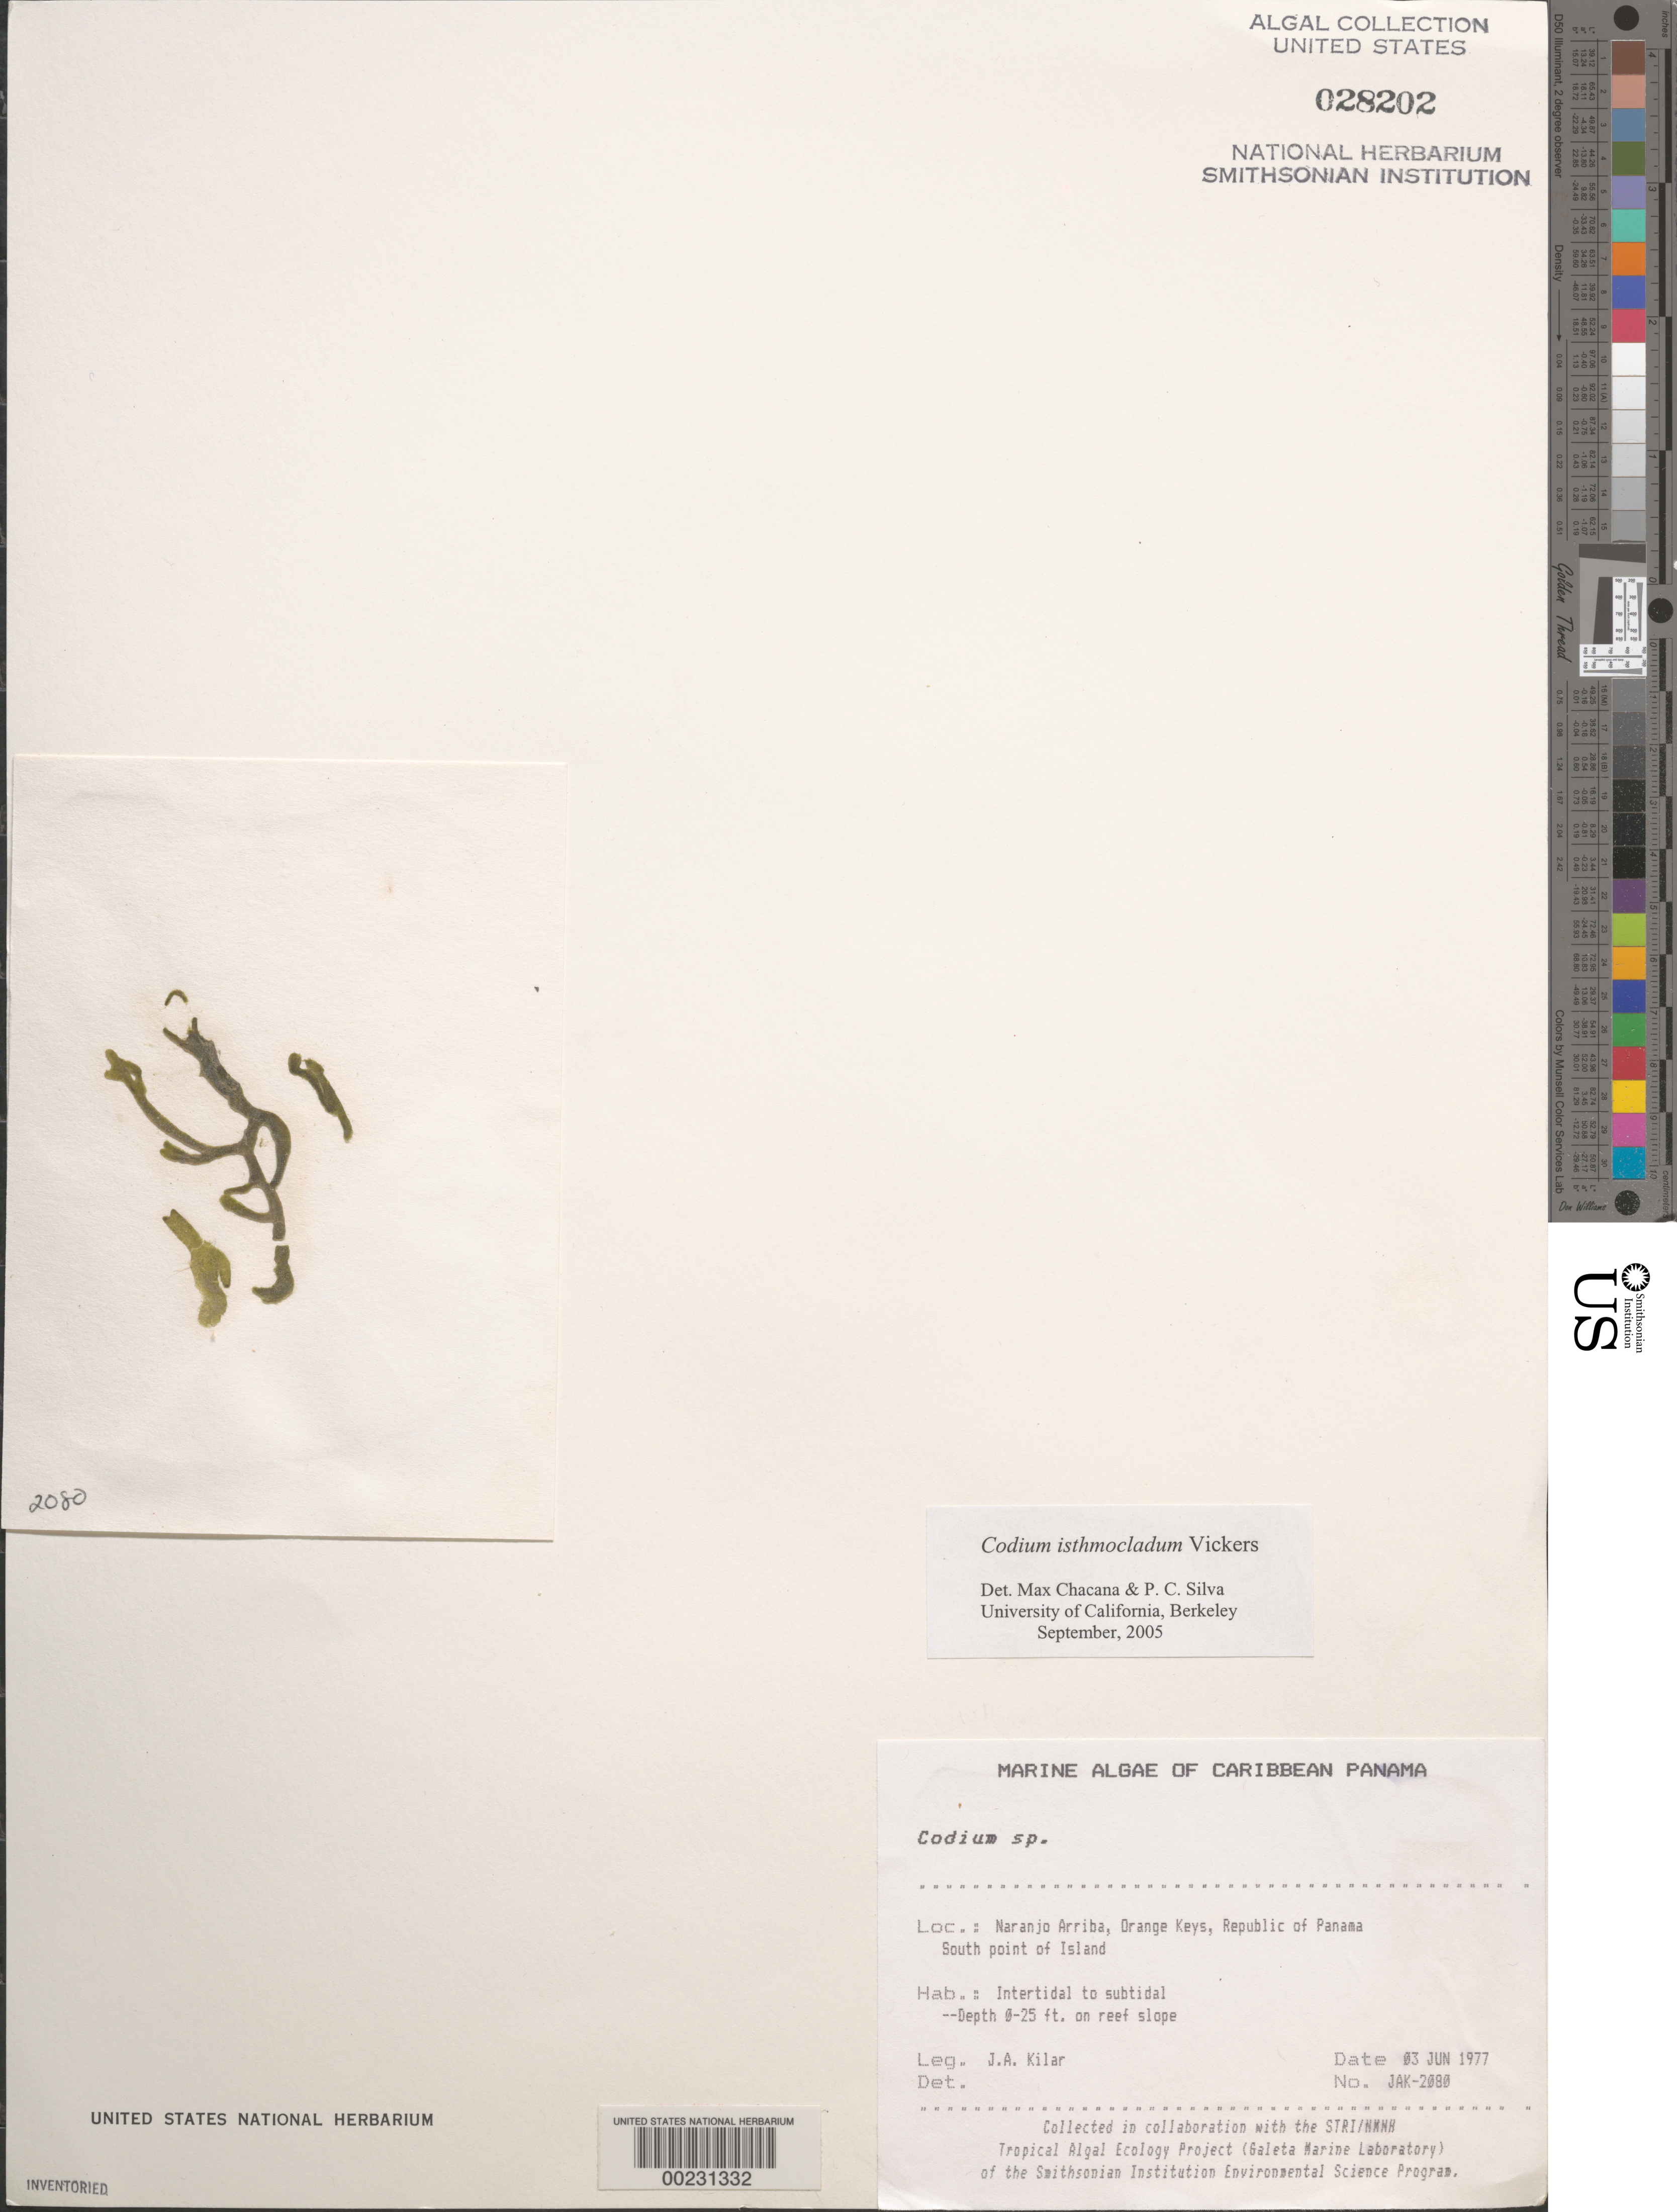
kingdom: Plantae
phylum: Chlorophyta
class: Ulvophyceae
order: Bryopsidales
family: Codiaceae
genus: Codium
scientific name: Codium isthmocladum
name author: Vickers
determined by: Chacana, M. E.; Silva, P. C.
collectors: J. A. Kilar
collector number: JAK-2080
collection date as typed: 03 Jun 1977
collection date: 1977-06-03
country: Panama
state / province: Colón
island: Naranjo Arriba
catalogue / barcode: US 28202